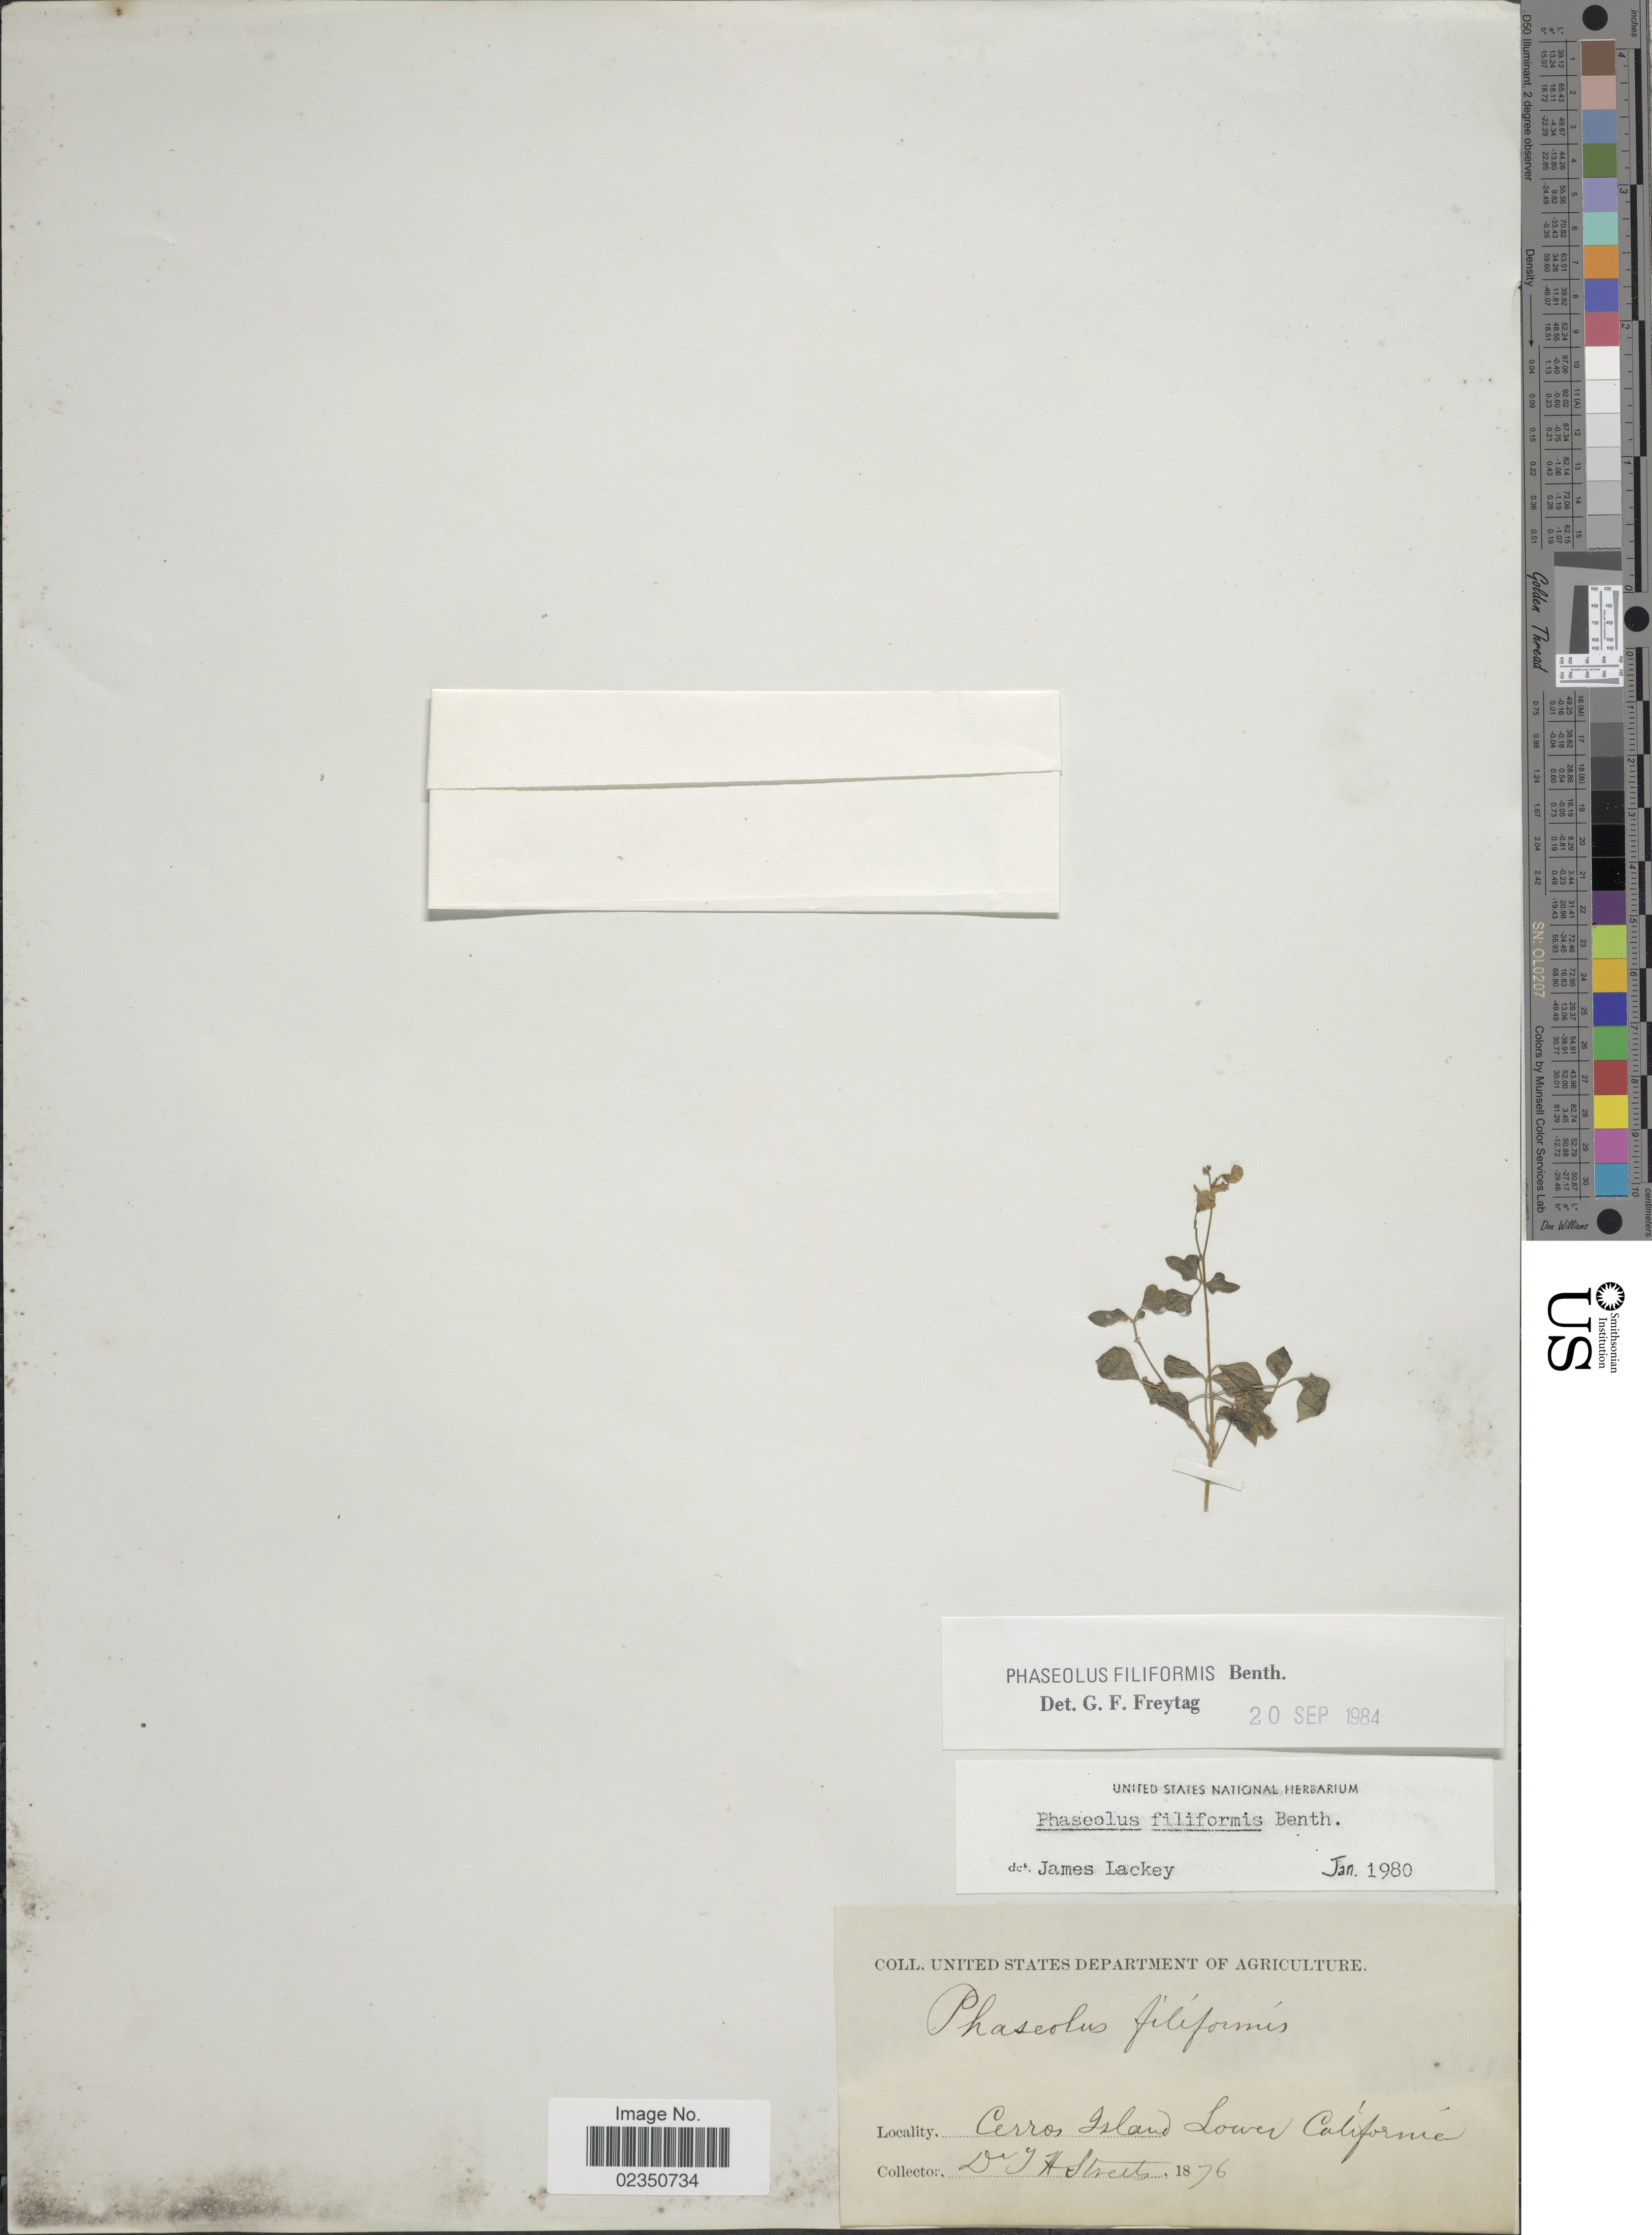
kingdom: Plantae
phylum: Tracheophyta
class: Magnoliopsida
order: Fabales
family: Fabaceae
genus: Phaseolus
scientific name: Phaseolus filiformis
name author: Benth.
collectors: T. Streets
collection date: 1876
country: Mexico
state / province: Baja California Norte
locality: Cerros Island, Lower California